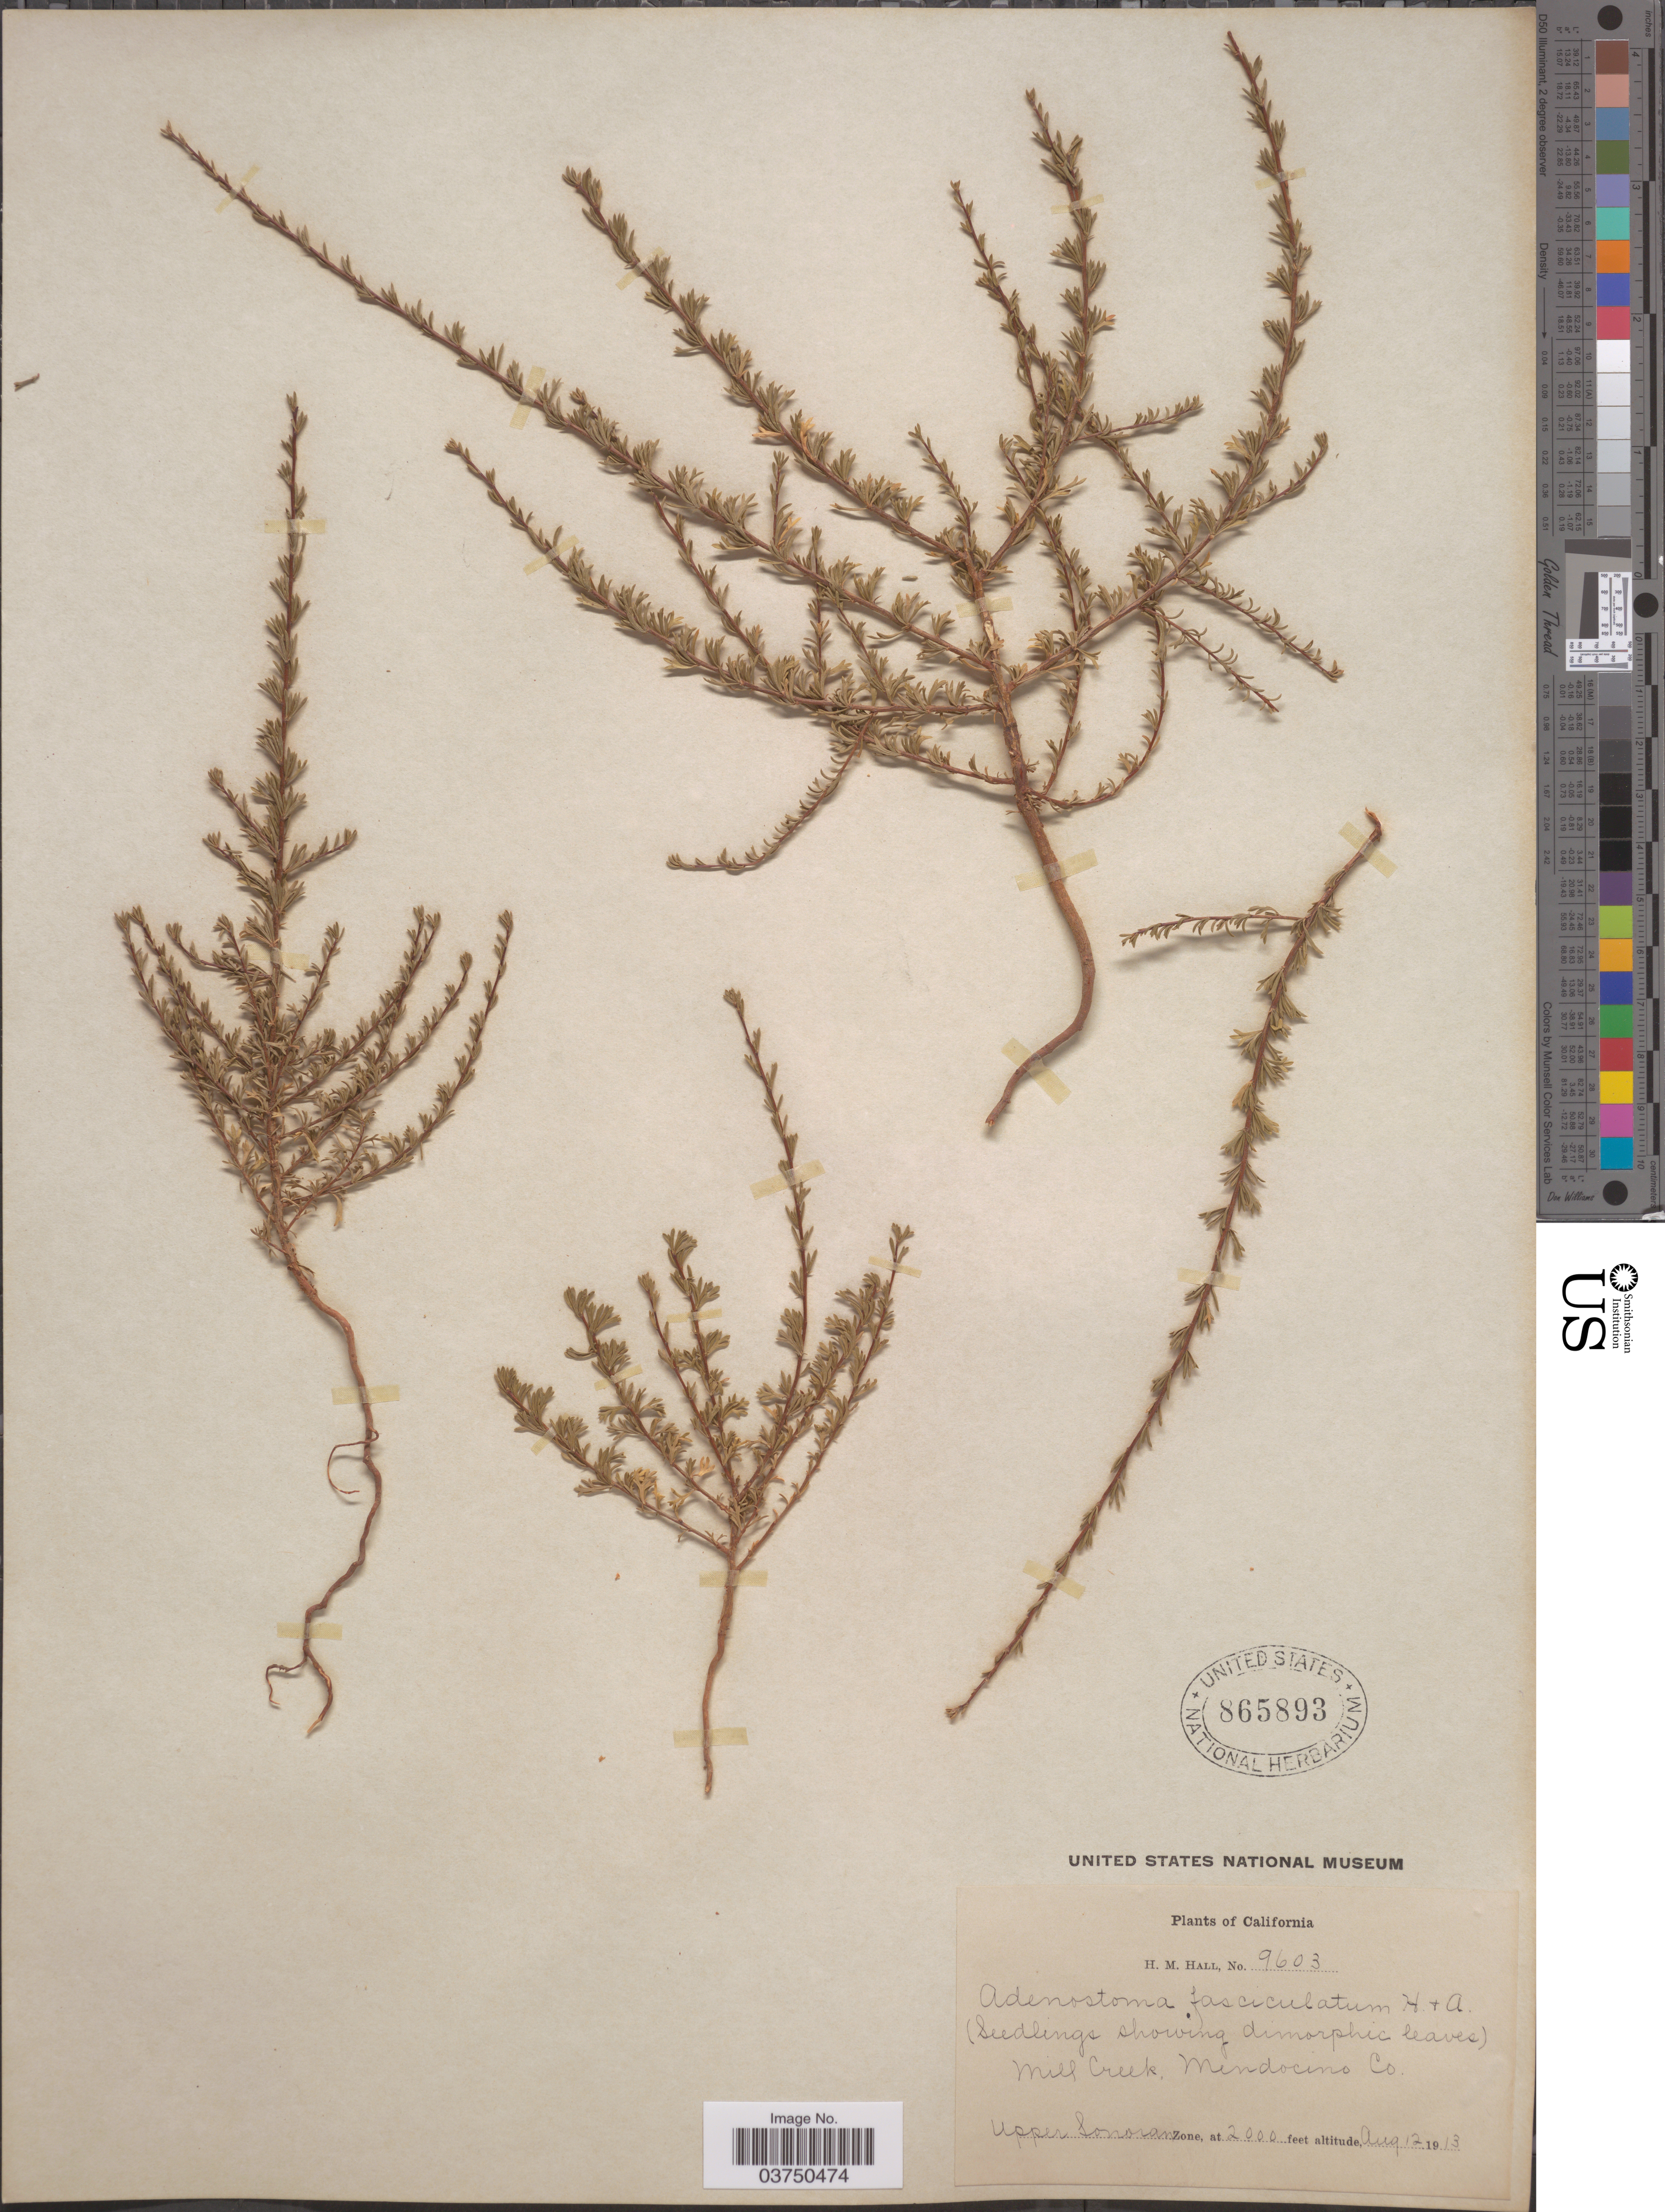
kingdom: Plantae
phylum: Tracheophyta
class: Magnoliopsida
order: Rosales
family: Rosaceae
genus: Adenostoma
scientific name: Adenostoma fasciculatum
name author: Hook. & Arn.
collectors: H. M. Hall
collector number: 9603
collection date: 1913-08-12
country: United States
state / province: California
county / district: Mendocino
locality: Mill Creek, Mendocino Co. Upper Sonoran Zone.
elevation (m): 610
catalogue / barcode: US 865893